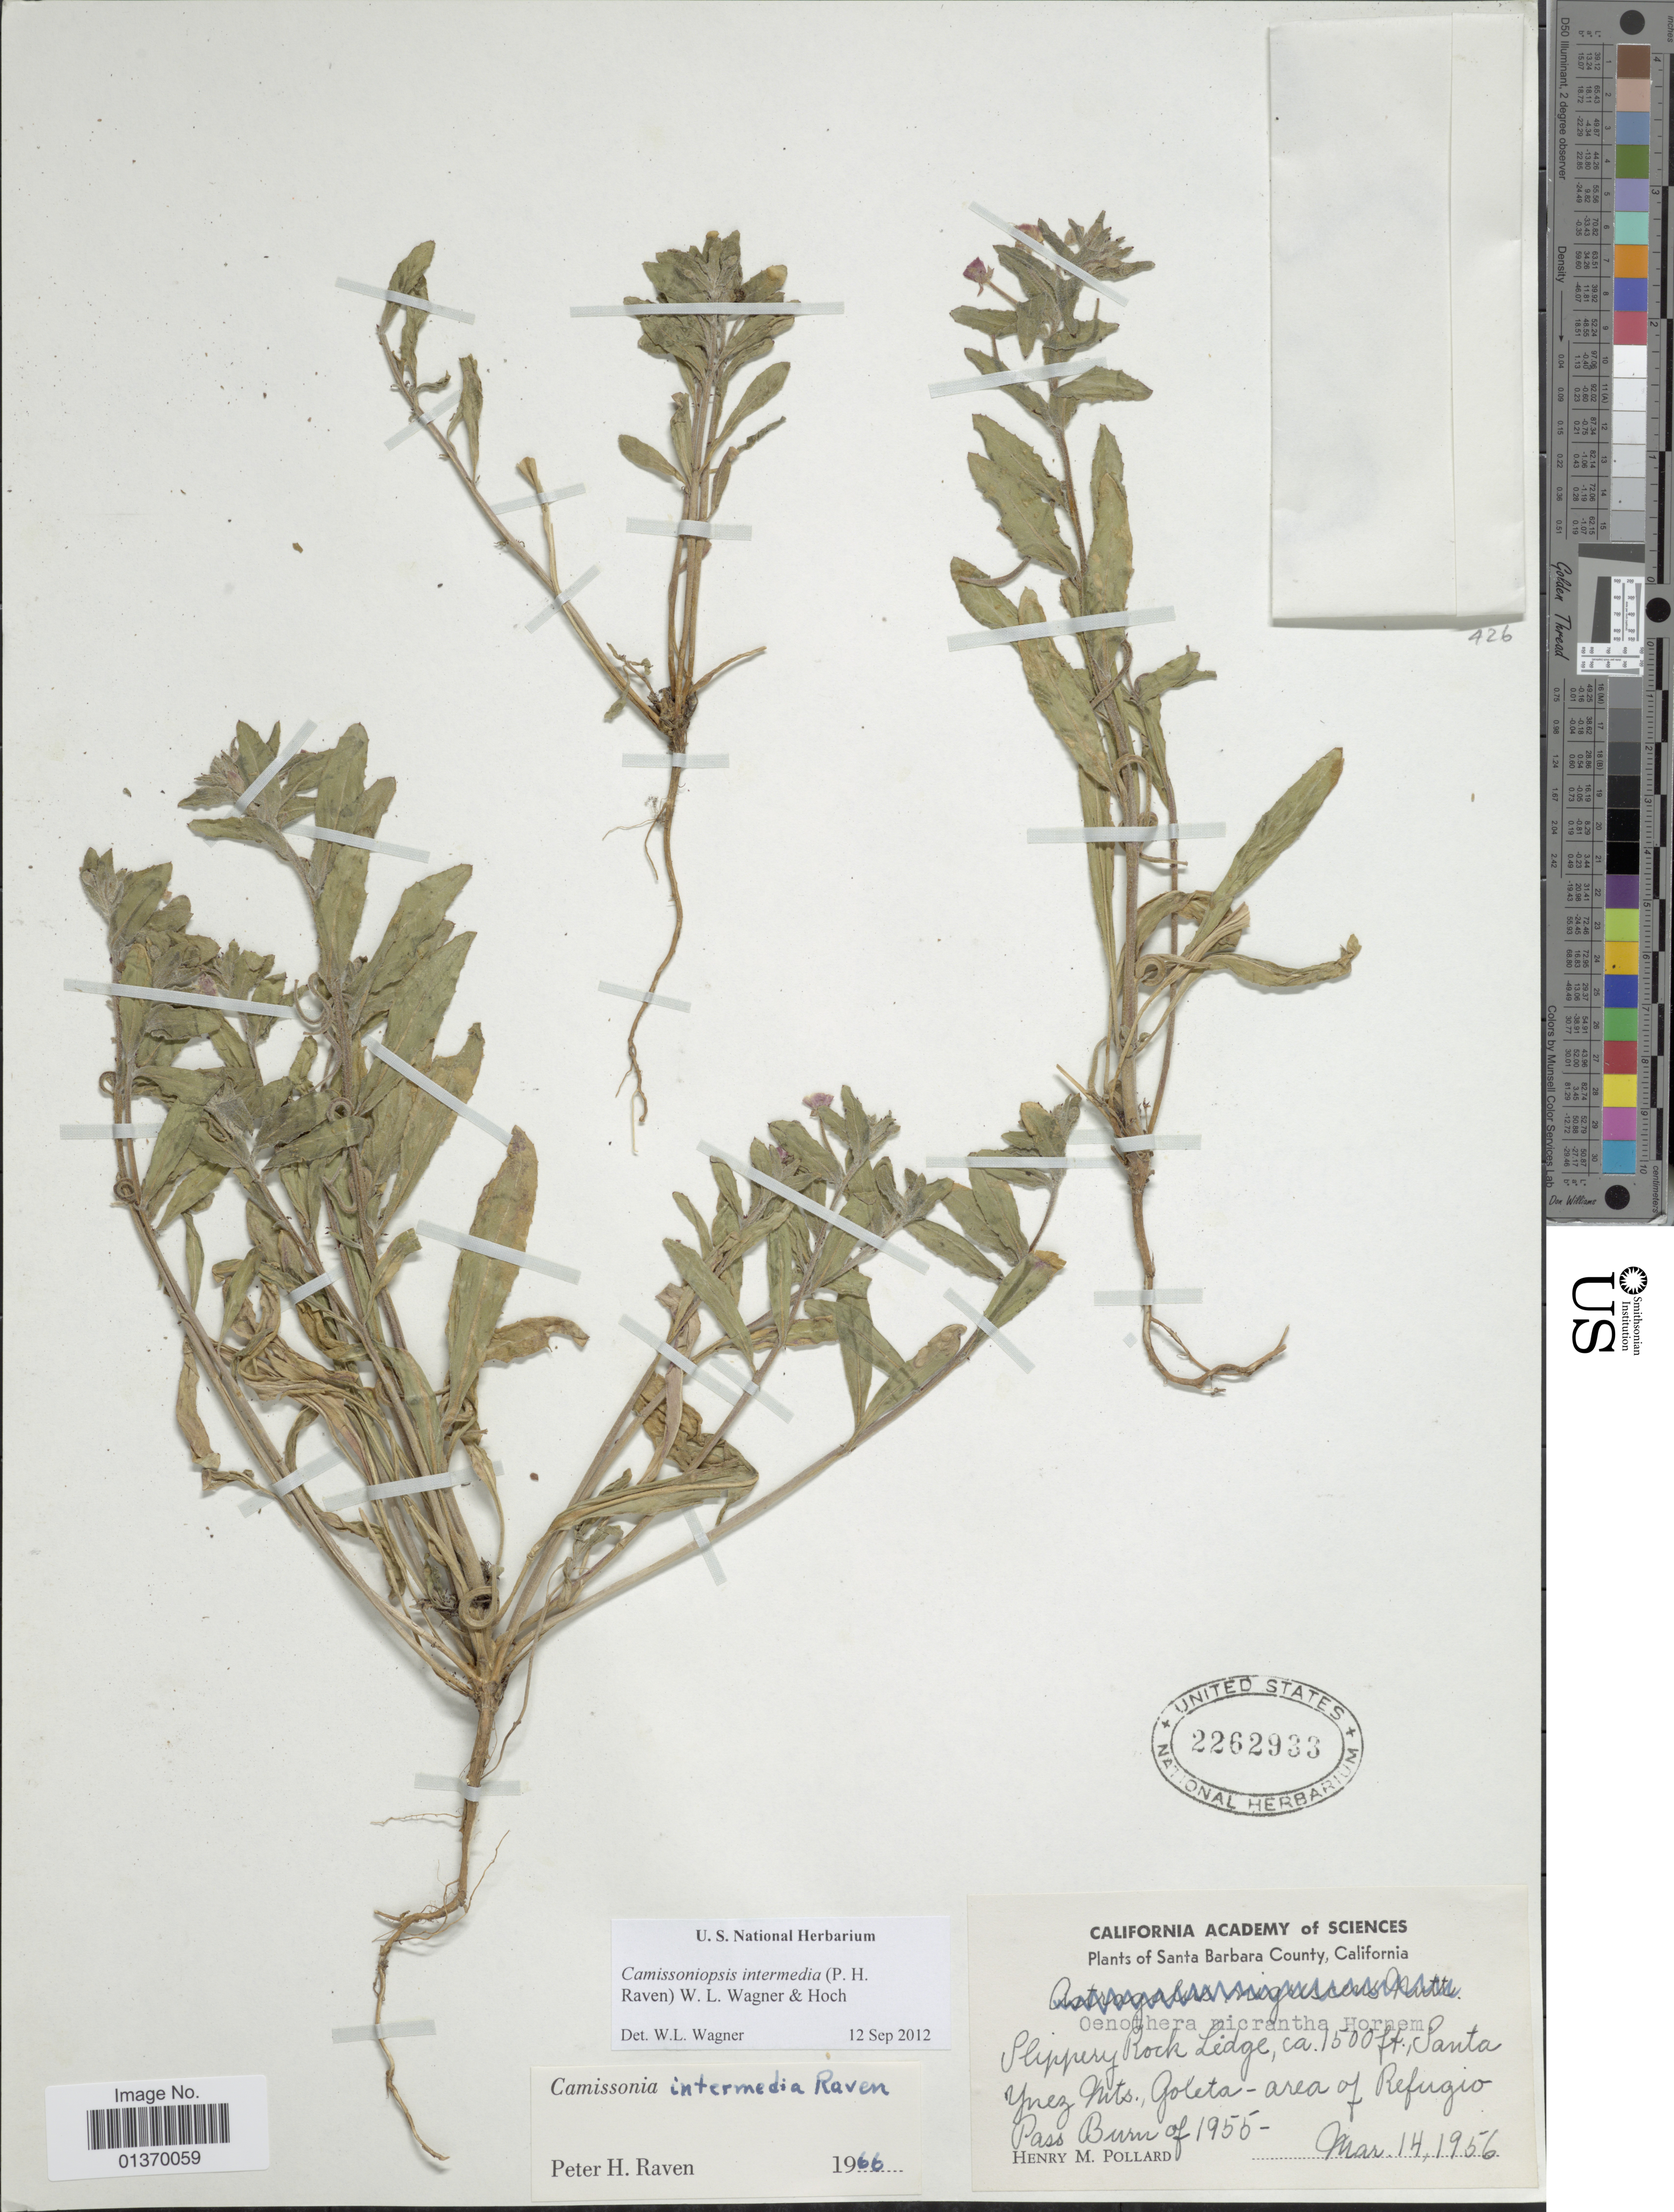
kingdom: Plantae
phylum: Tracheophyta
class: Magnoliopsida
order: Myrtales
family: Onagraceae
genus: Camissoniopsis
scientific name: Camissoniopsis intermedia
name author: (P.H. Raven) W.L. Wagner & Hoch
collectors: H. M. Pollard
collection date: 1956-03-14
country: United States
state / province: California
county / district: Santa Barbara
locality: Santa Barbara County, Ynez Mts., Goleta-area of Refugio Pass Burn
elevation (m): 457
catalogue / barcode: US 2262933